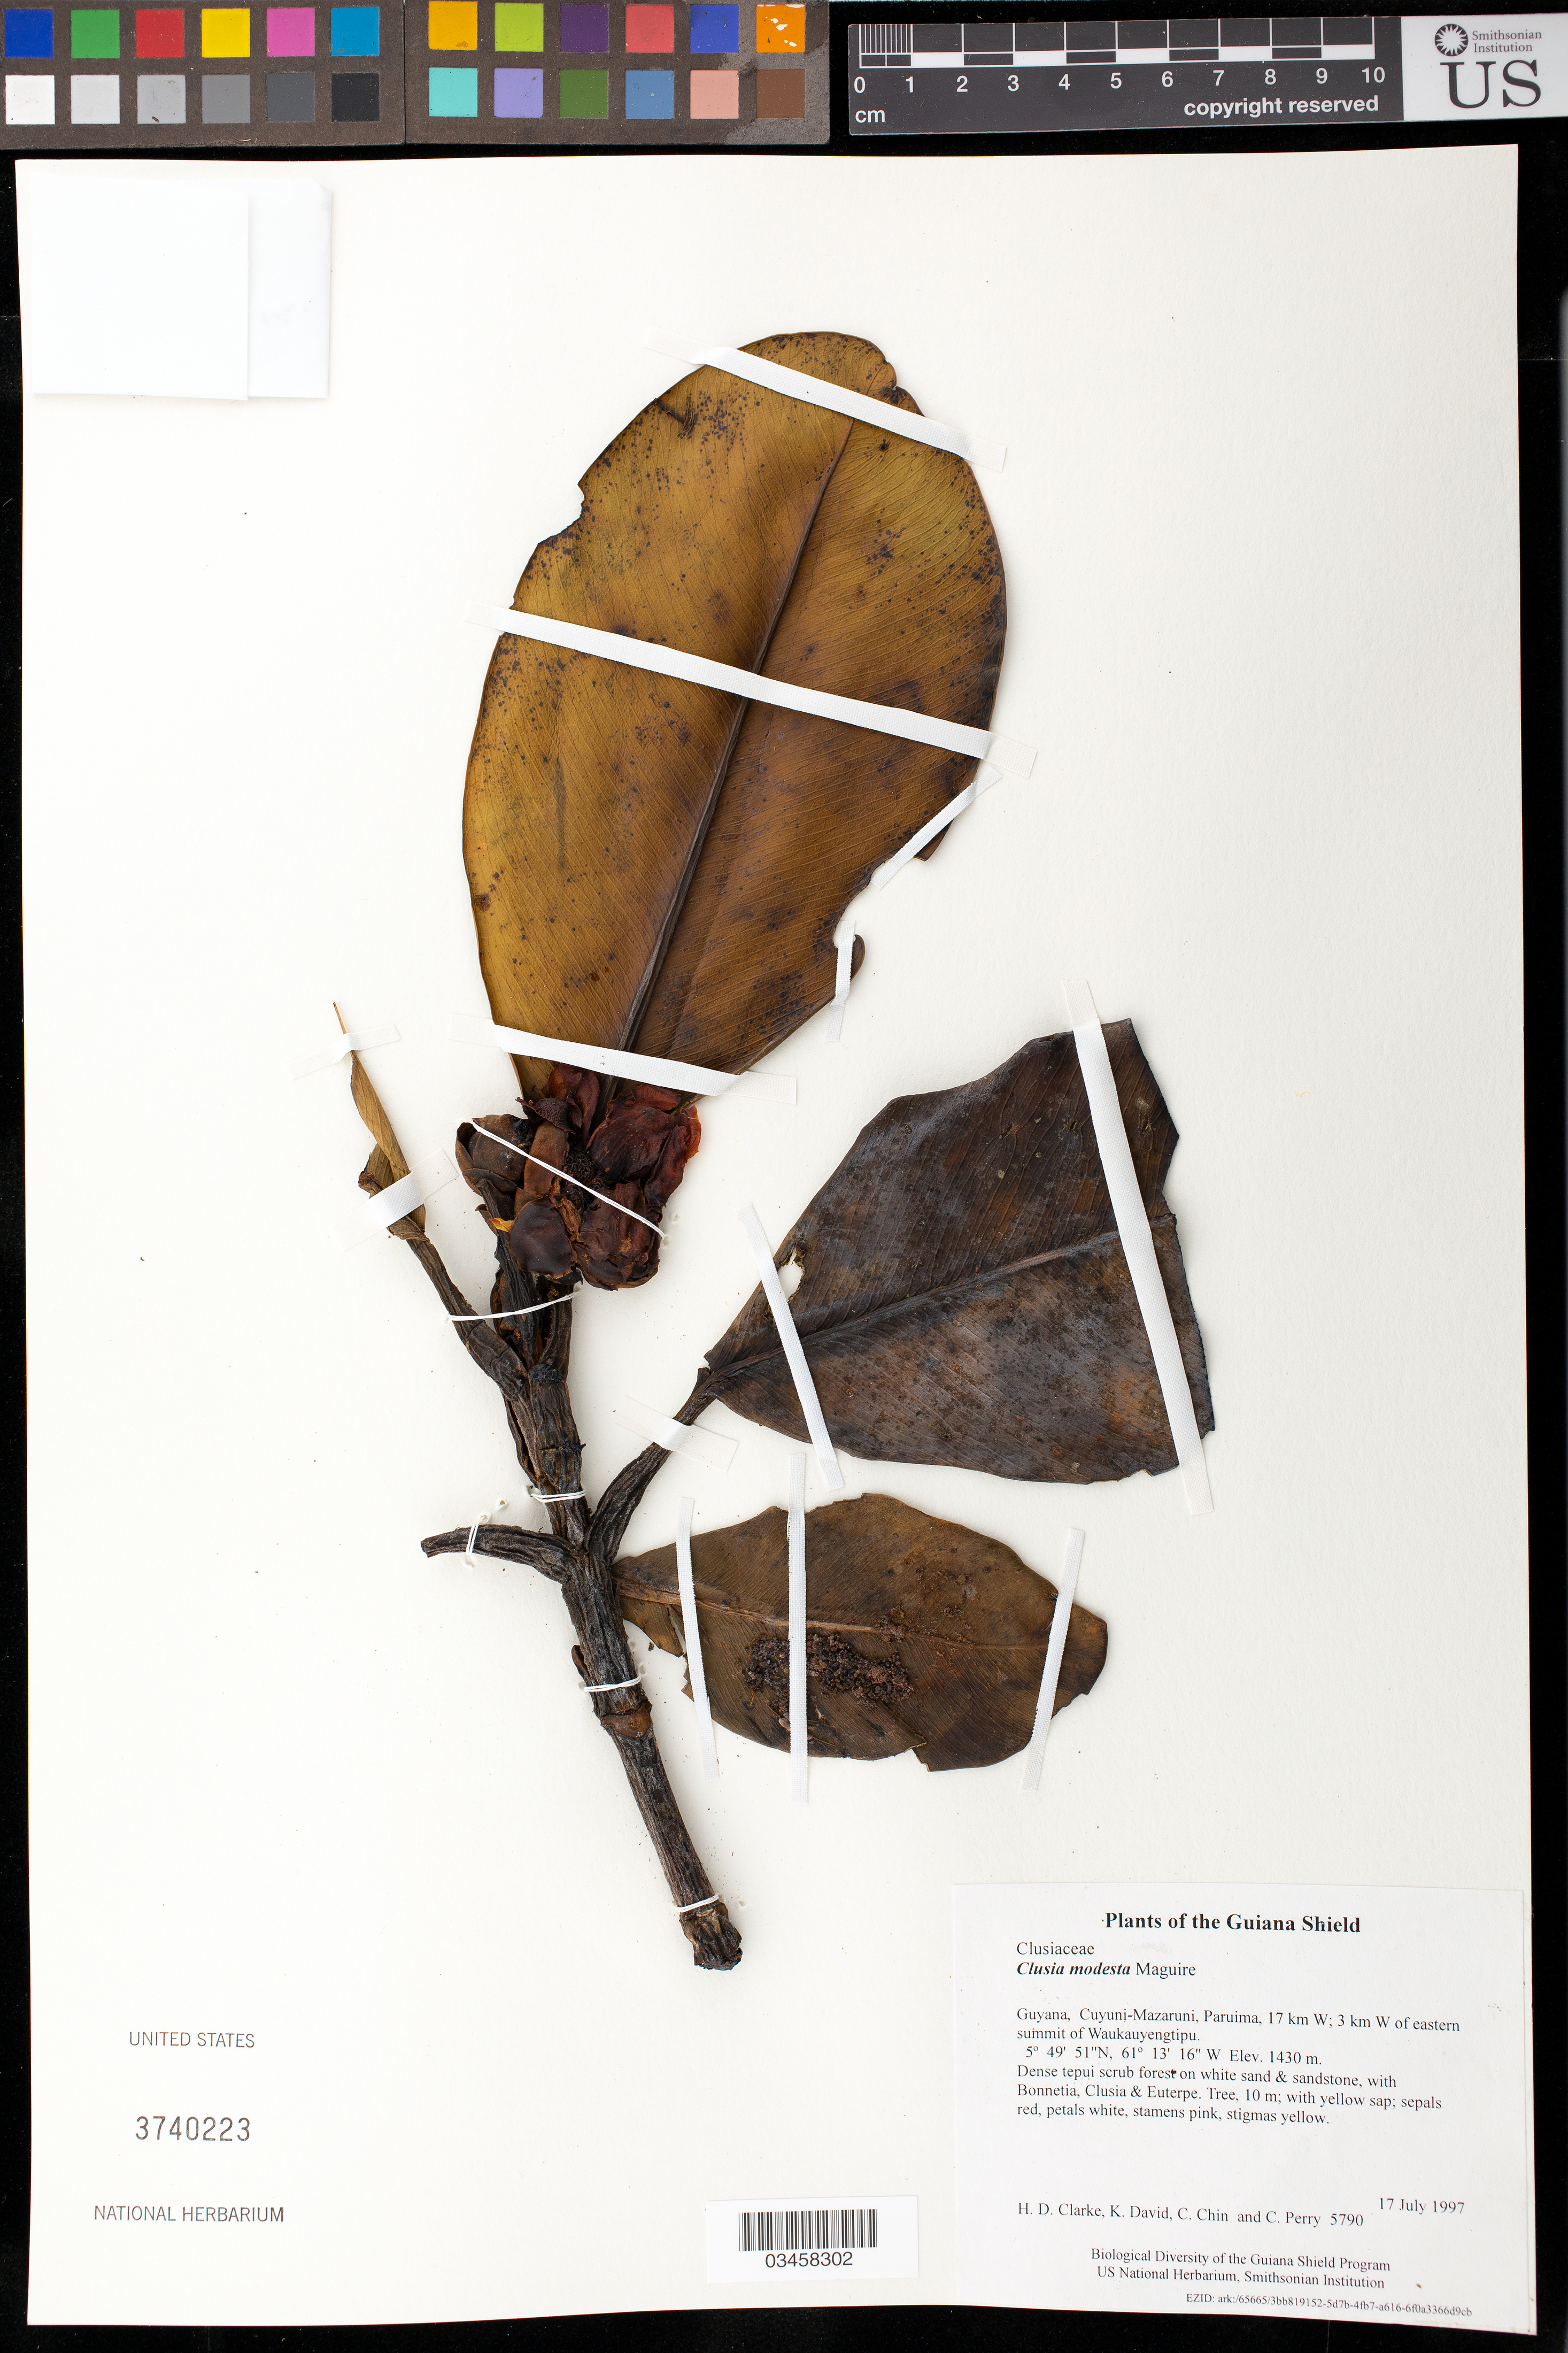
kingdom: Plantae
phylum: Tracheophyta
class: Magnoliopsida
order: Malpighiales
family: Clusiaceae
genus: Clusia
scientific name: Clusia modesta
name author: Maguire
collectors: H. D. Clarke, K. David, C. Chin & C. Perry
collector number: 5790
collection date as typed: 17 July 1997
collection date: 1997-07-17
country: Guyana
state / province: Cuyuni-Mazaruni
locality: Paruima, 17 km W; 3 km W of eastern summit of Waukauyengtipu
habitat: Dense tepui scrub forest on white sand & sandstone, with Bonnetia, Clusia & Euterpe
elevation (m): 1430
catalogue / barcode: US 3740223